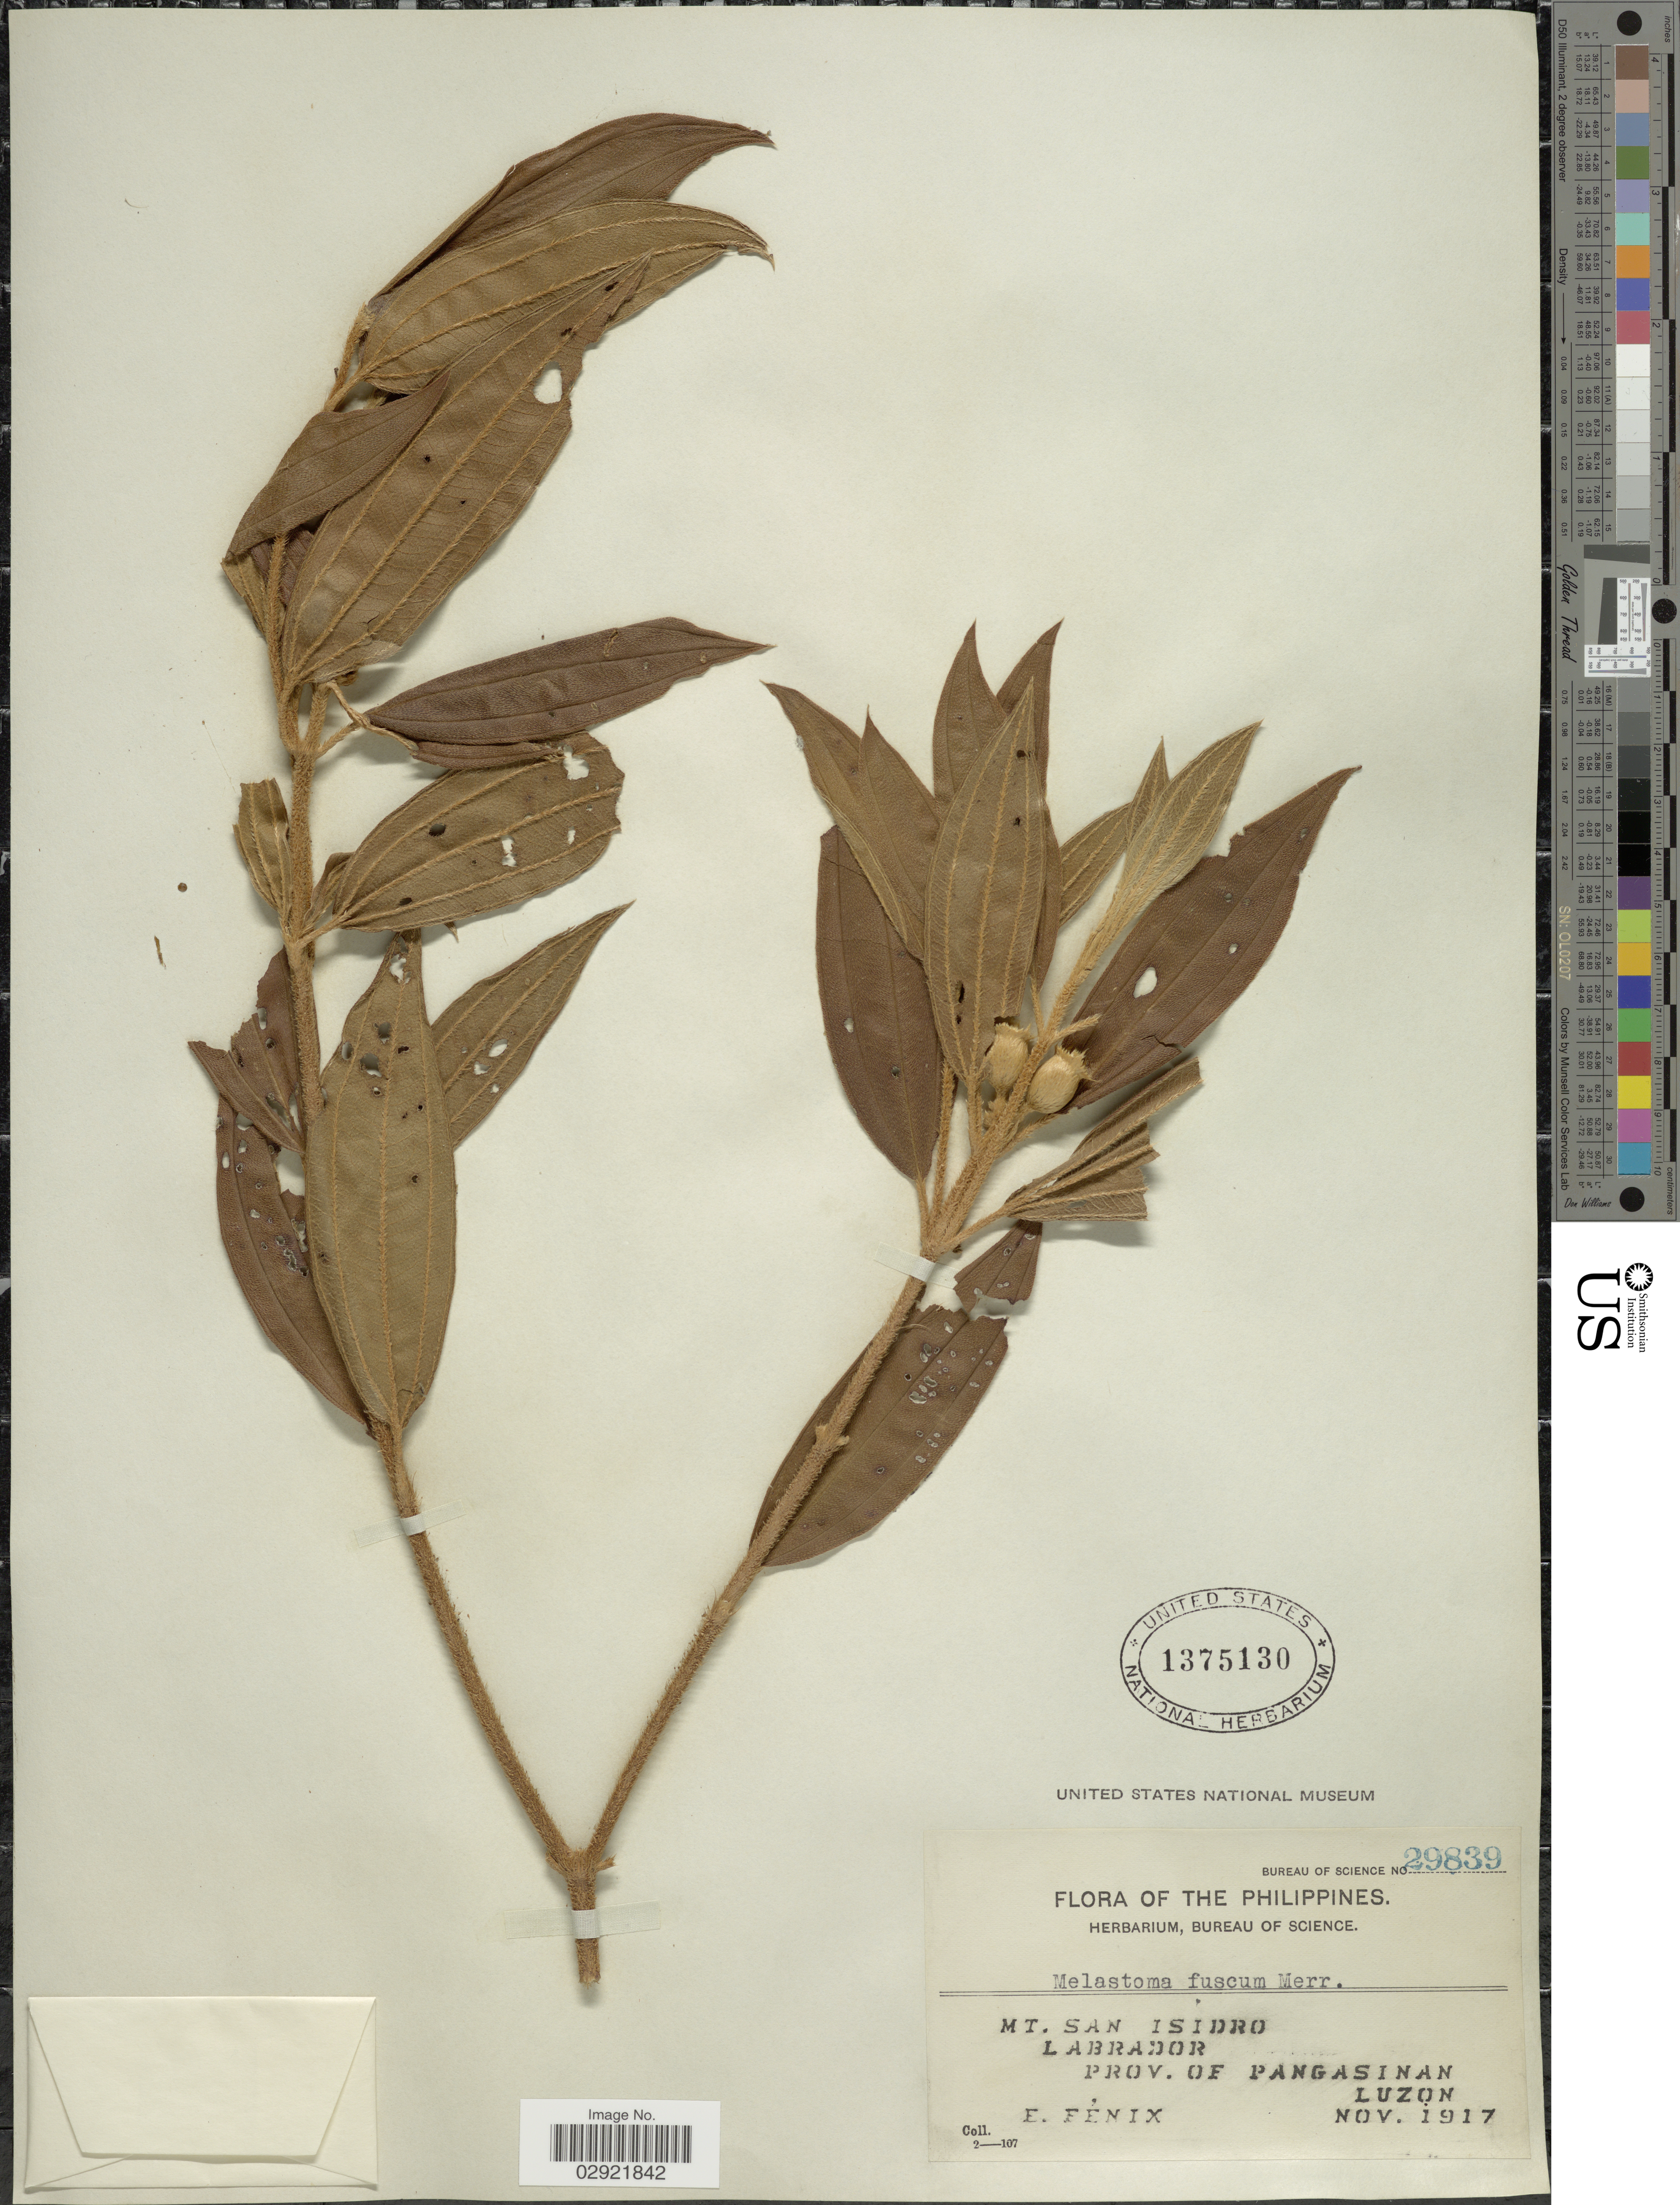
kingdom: Plantae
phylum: Tracheophyta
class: Magnoliopsida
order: Myrtales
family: Melastomataceae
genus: Melastoma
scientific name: Melastoma malabathricum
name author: L.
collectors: E. Fénix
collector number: Bureau of Science 29839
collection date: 1917-11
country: Philippines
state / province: Cordillera (Administrative Region)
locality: Mt. San Isidro. Labrador. Prov. of Pangasinan. Luzon.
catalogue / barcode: US 1375130